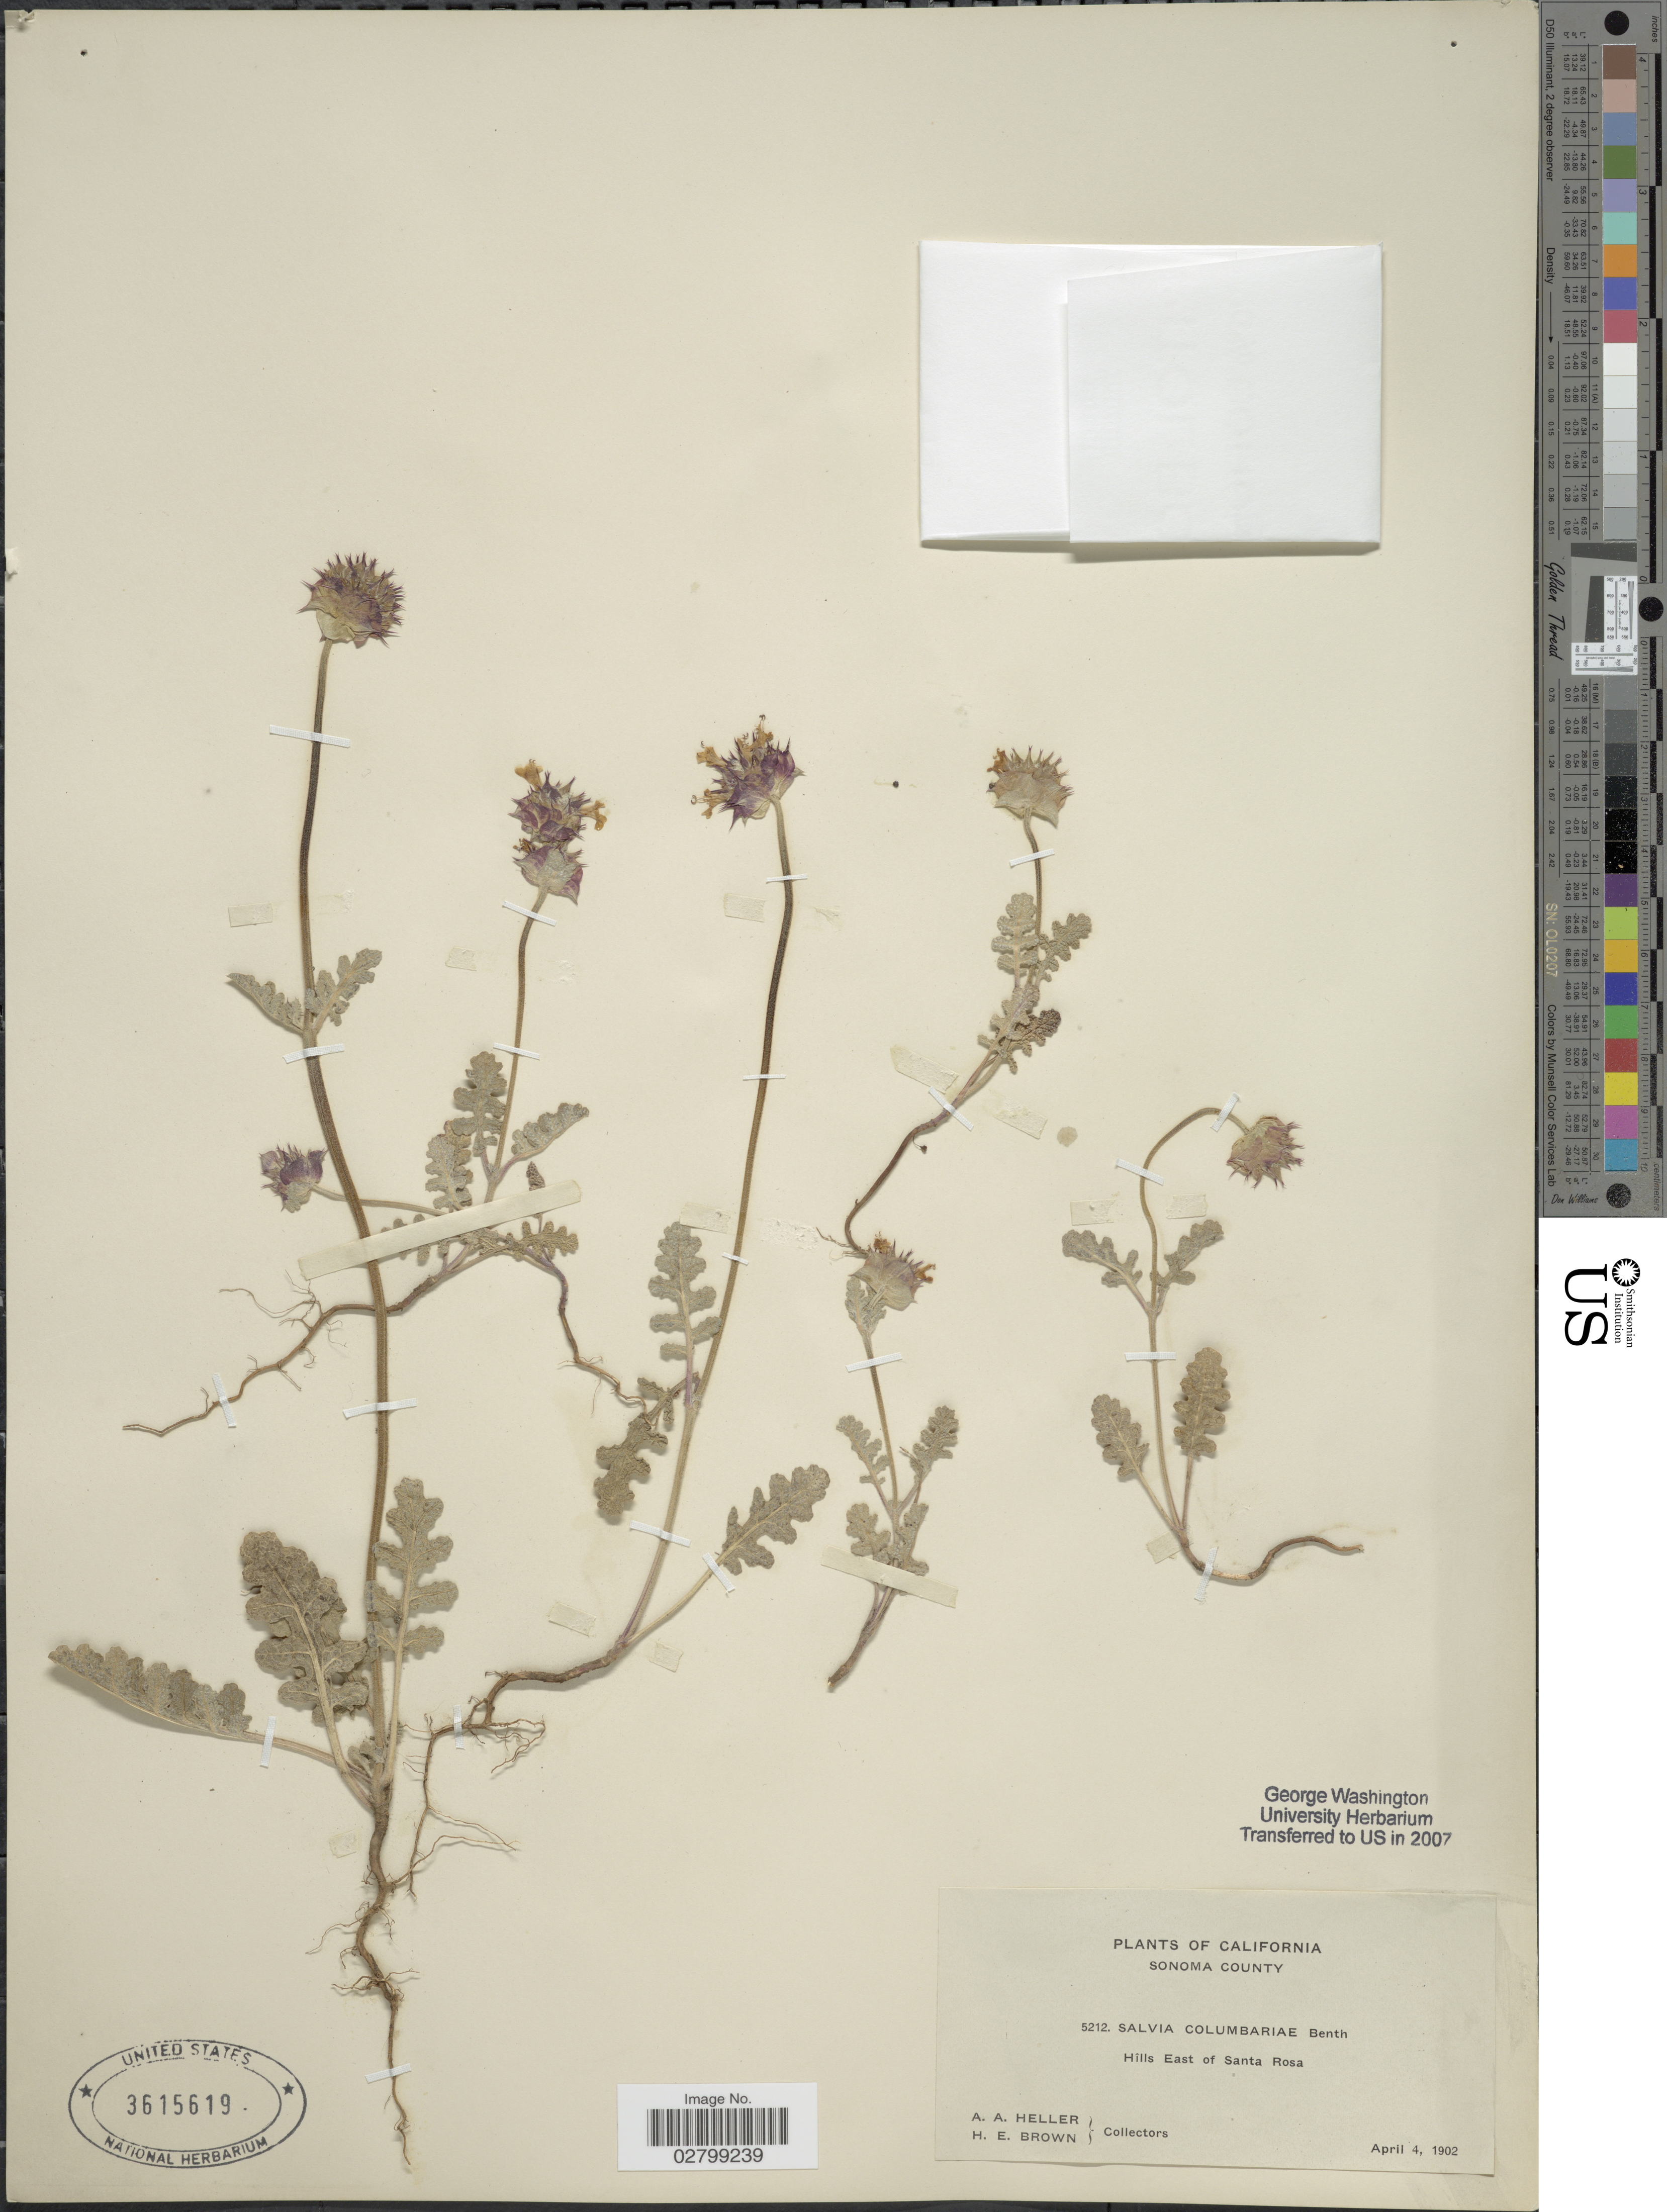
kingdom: Plantae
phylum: Tracheophyta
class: Magnoliopsida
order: Lamiales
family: Lamiaceae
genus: Salvia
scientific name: Salvia columbariae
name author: Benth.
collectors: A. A. Heller & H. E. Brown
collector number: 5212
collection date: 1902-04-04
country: United States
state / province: California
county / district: Sonoma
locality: Sonoma County. Hills East of Santa Rosa.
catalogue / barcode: US 3615619